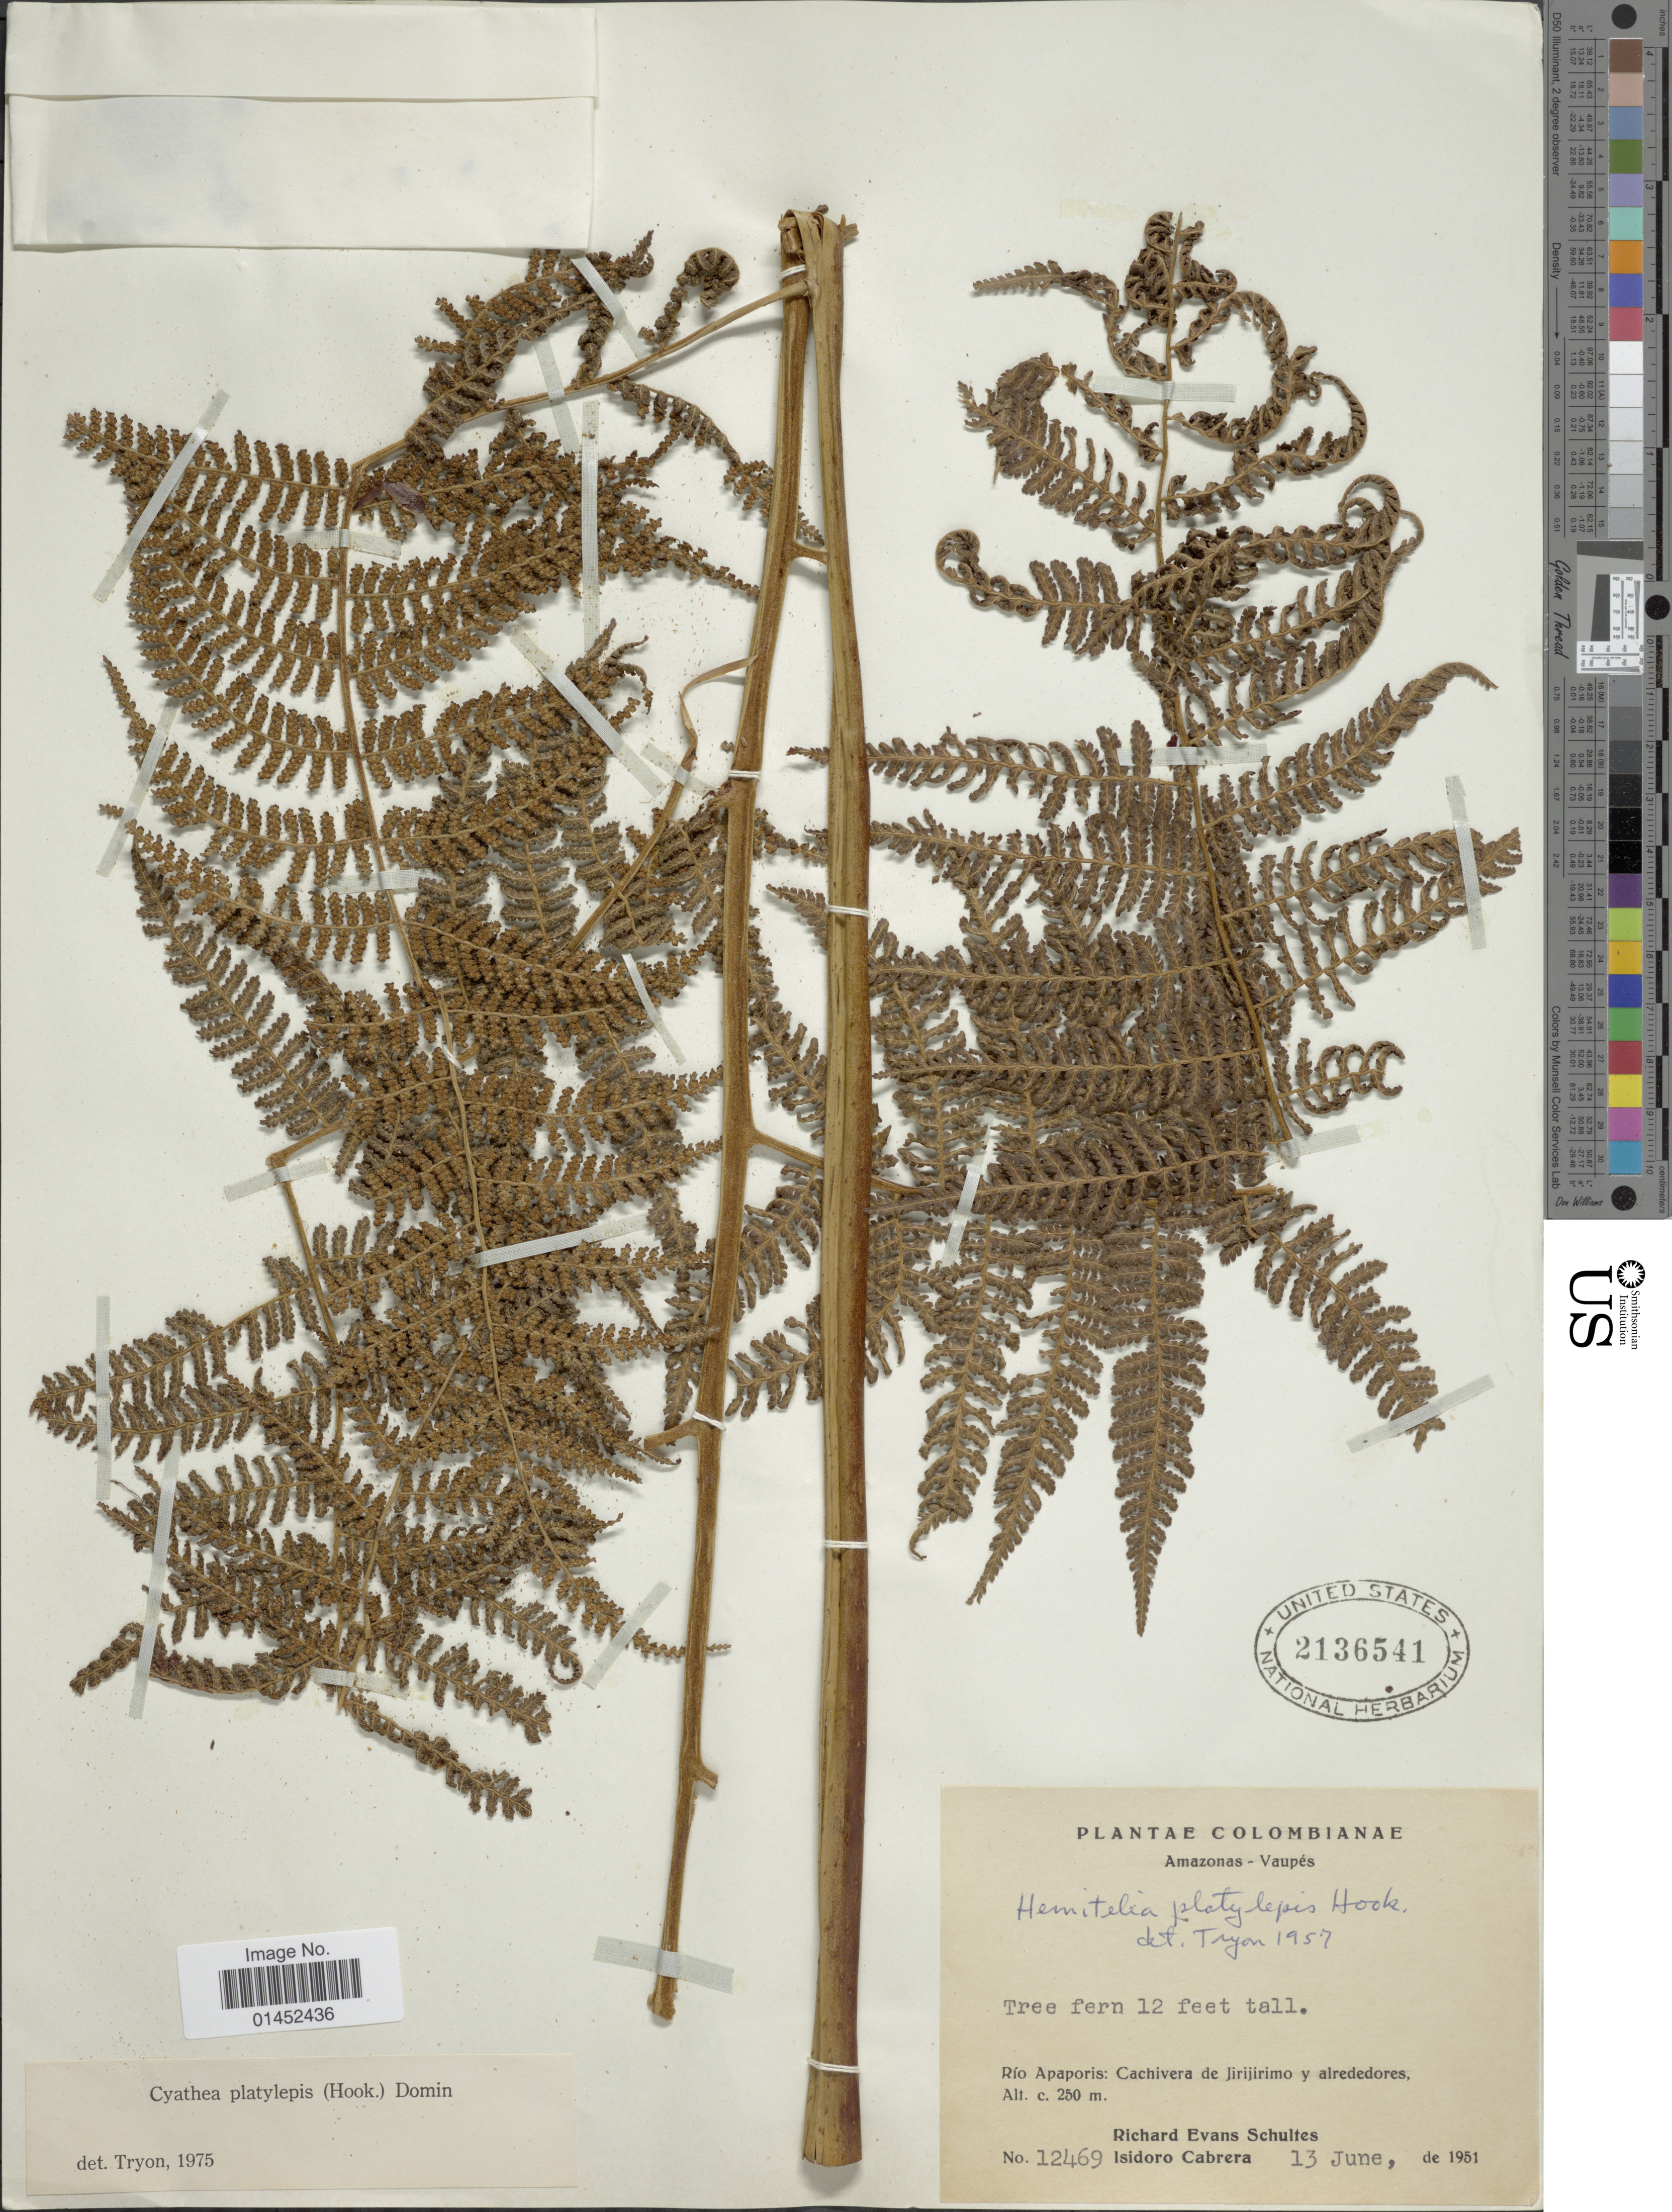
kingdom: Plantae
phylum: Tracheophyta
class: Polypodiopsida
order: Cyatheales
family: Cyatheaceae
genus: Cyathea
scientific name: Cyathea platylepis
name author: (Hook.) Domin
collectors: R. E. Schultes & I. Cabrera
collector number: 12469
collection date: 1951-06-13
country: Colombia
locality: Amazonas-Vaupés, Río Apaporis: Cachivera de Jirijirimo y alrededores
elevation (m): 250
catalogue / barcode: US 2136541